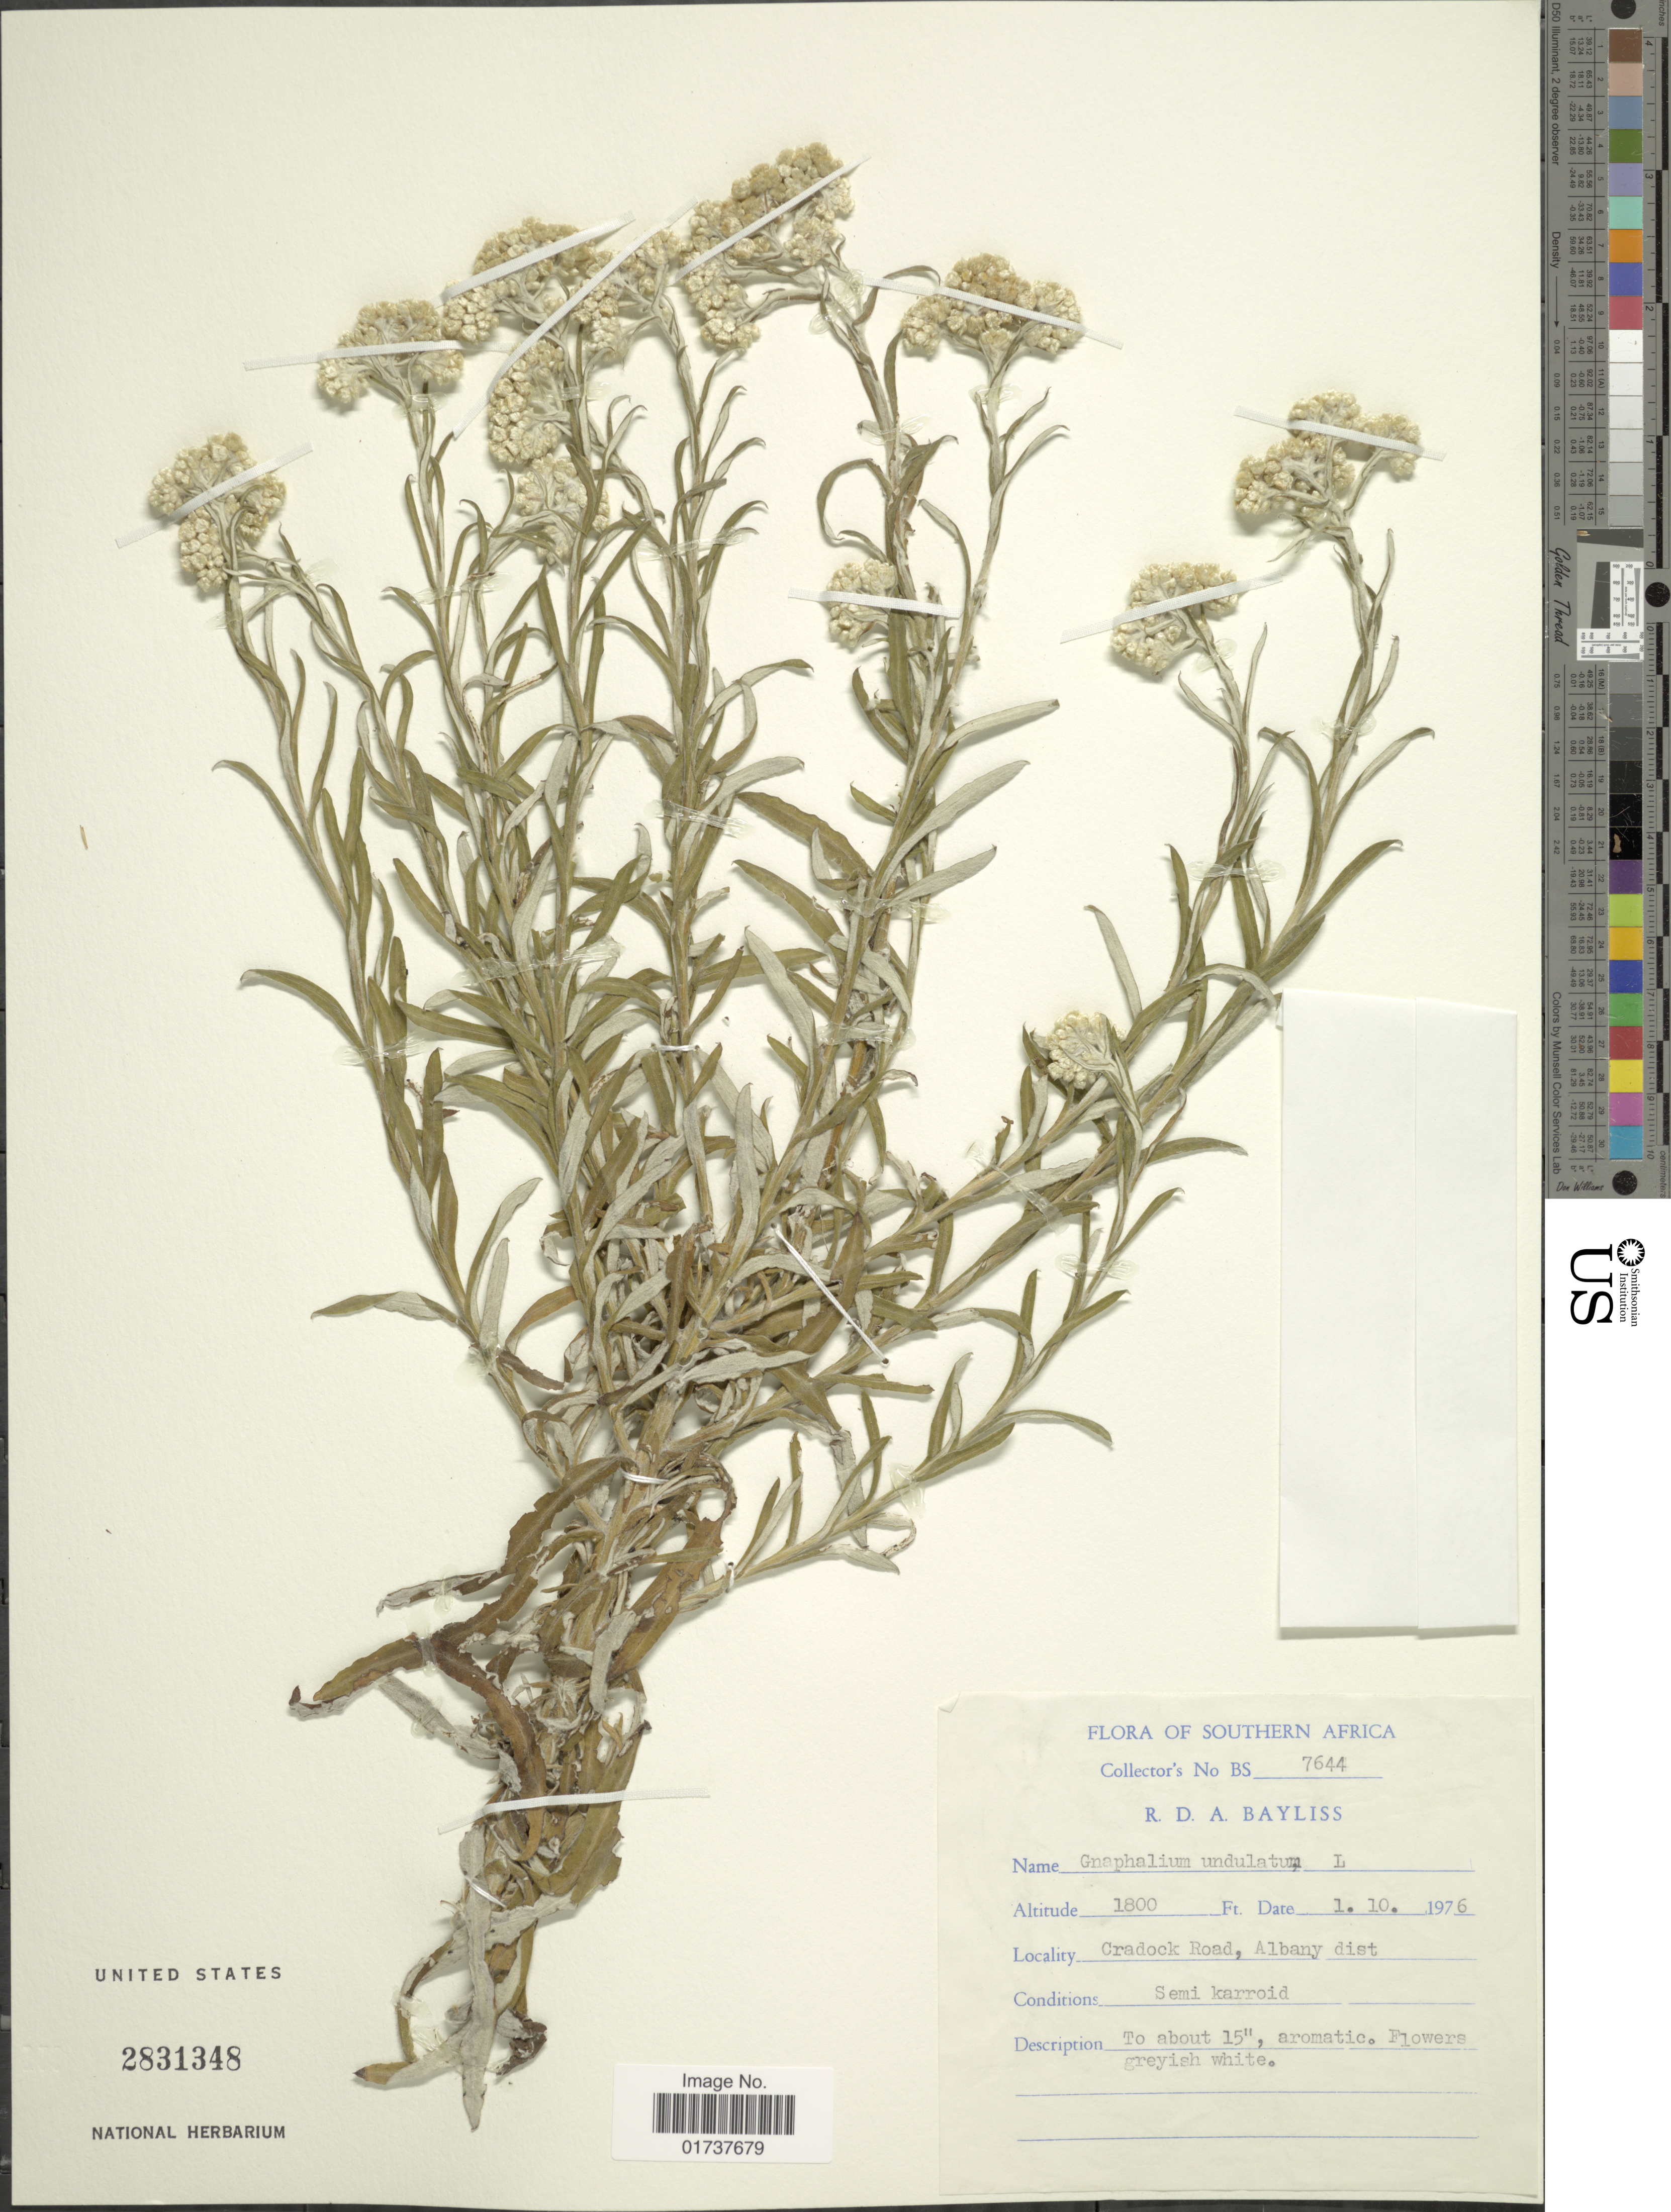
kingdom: Plantae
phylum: Tracheophyta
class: Magnoliopsida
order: Asterales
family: Asteraceae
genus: Gnaphalium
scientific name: Gnaphalium undulatum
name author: L.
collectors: R. Bayliss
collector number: BS 7644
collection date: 1976-10-01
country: South Africa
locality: Cradock Road, Albany dist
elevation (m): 549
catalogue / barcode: US 2831348